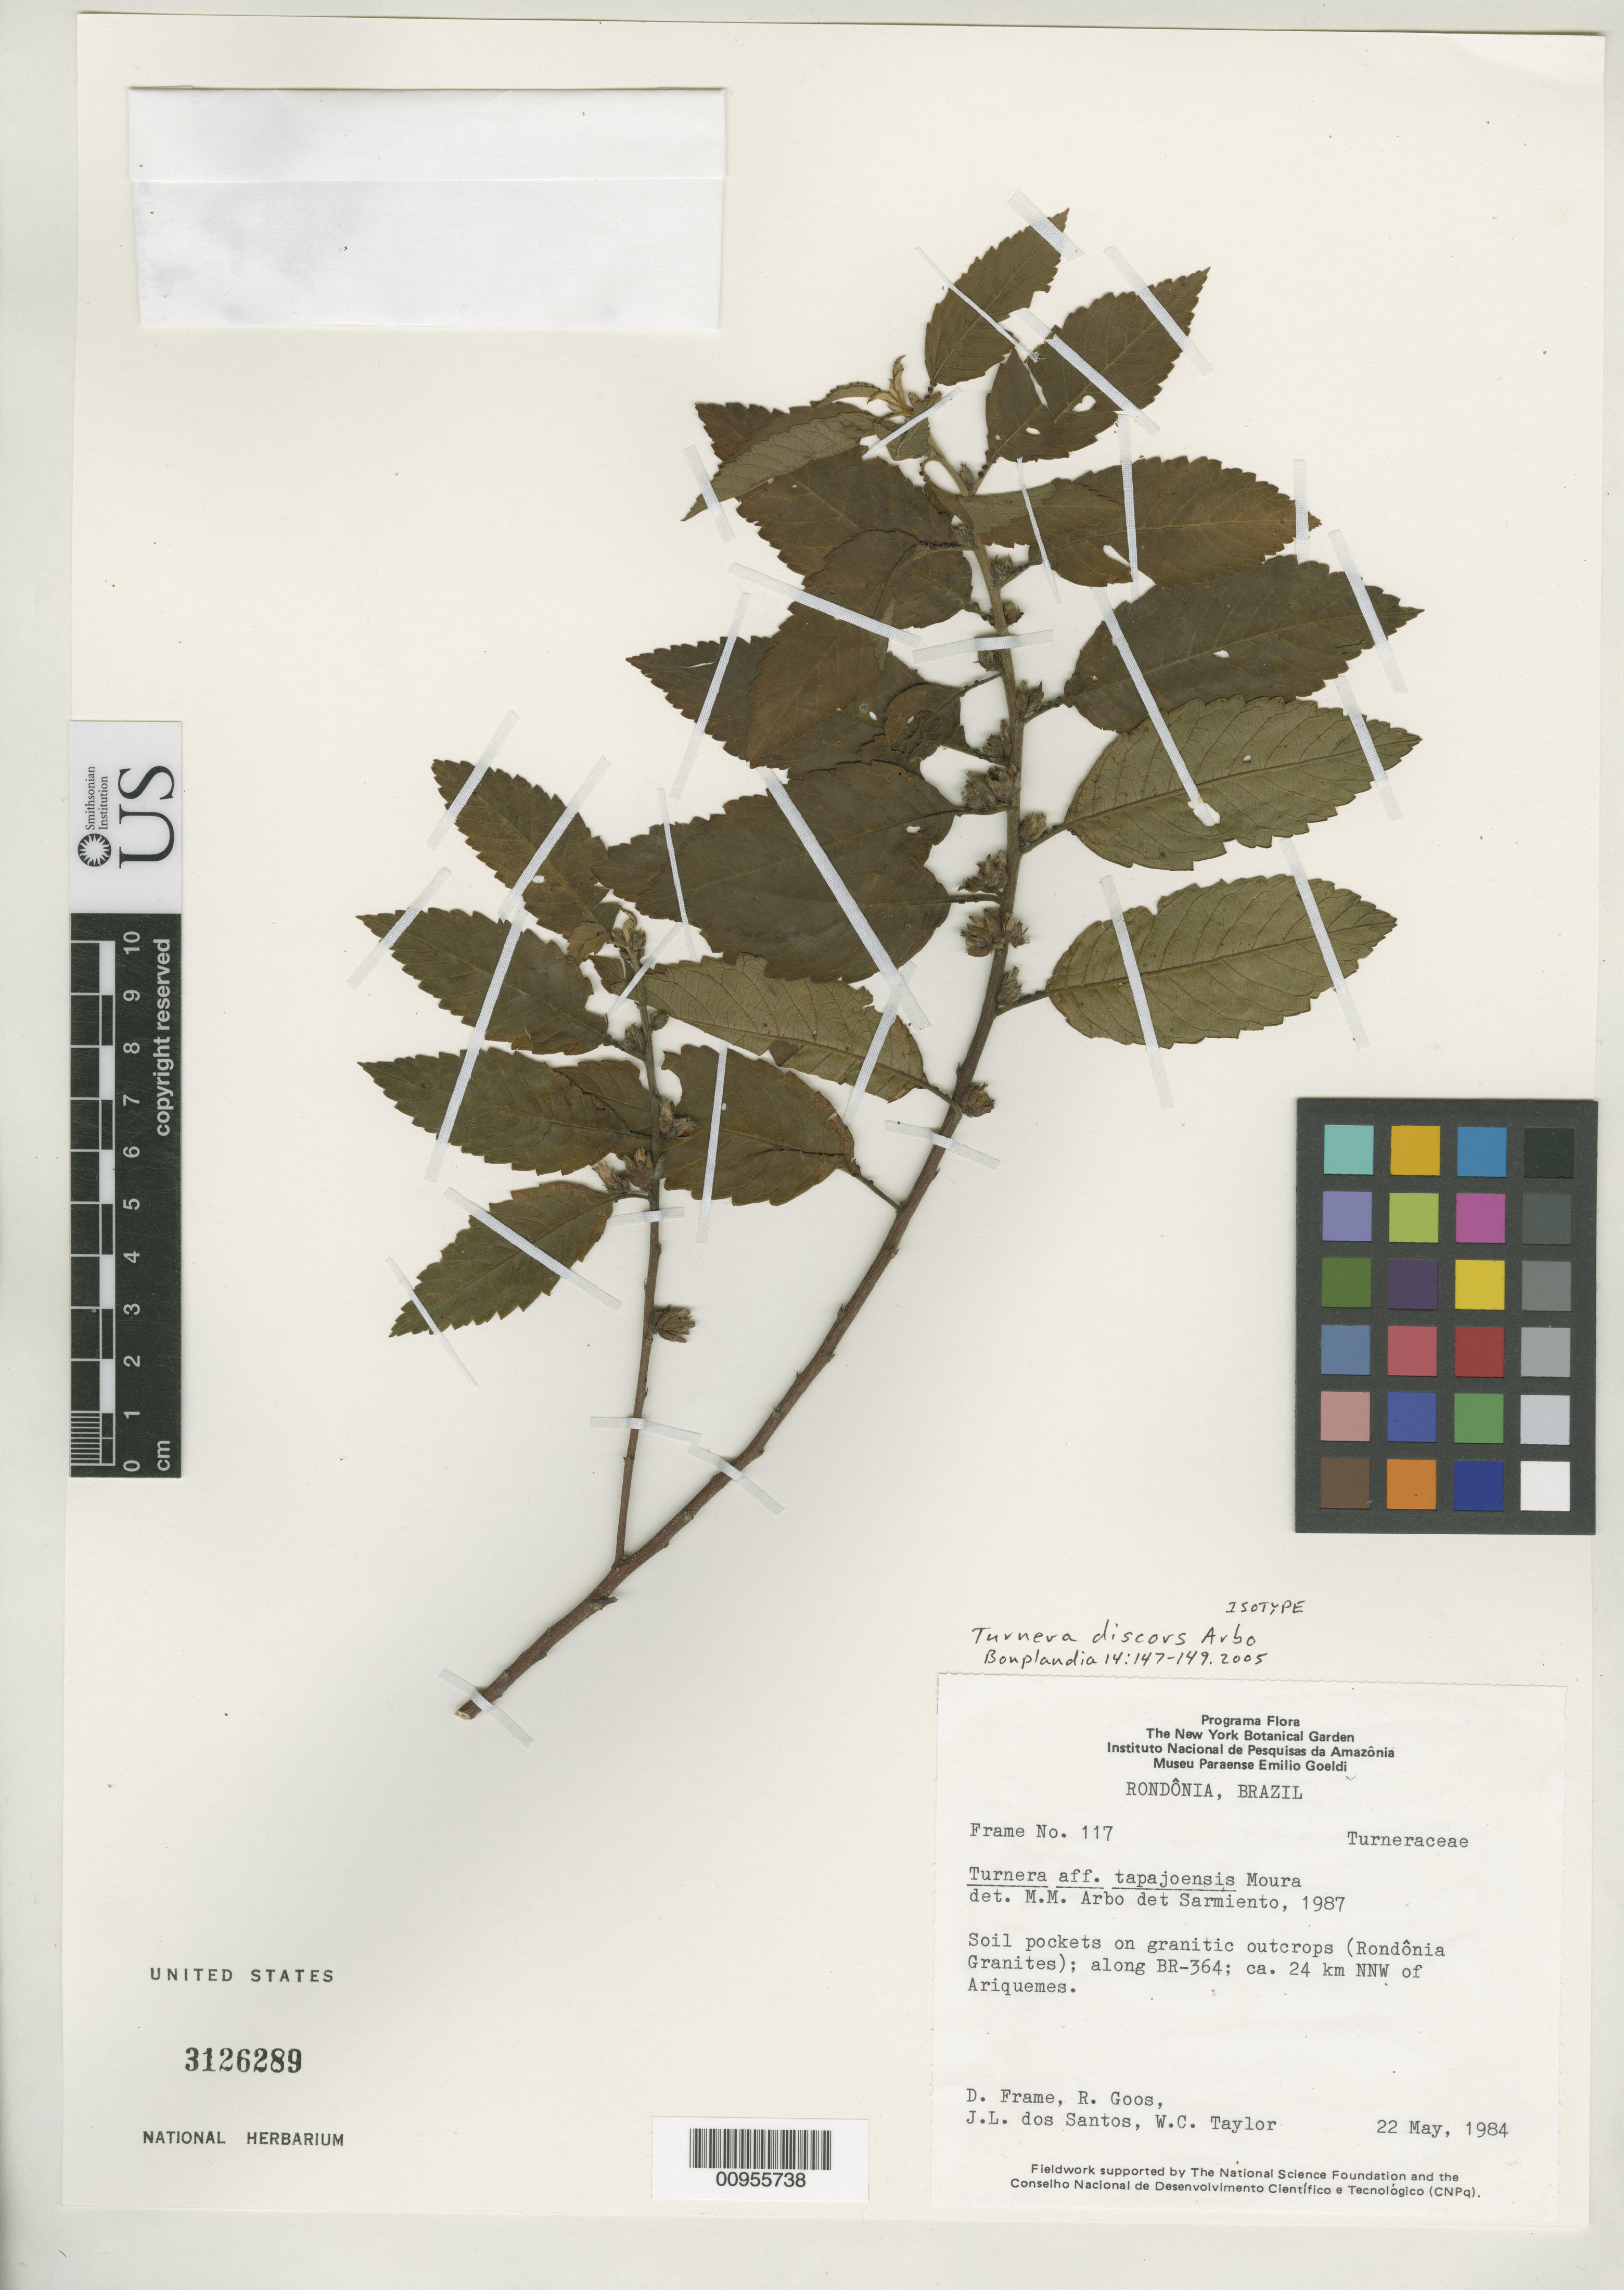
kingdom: Plantae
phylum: Tracheophyta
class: Magnoliopsida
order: Malpighiales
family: Turneraceae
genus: Turnera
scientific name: Turnera discors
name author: Arbo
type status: Isotype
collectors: D. Frame, R. Goos, J. L. Santos & W. C. Taylor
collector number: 117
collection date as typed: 22 May 1984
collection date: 1984-05-22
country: Brazil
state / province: Rondônia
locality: Soil pockets on granitic outcrops (Rondônia Granites); along BR-364; ca. 24 km NNW of Ariquemes.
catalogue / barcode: US 3126289